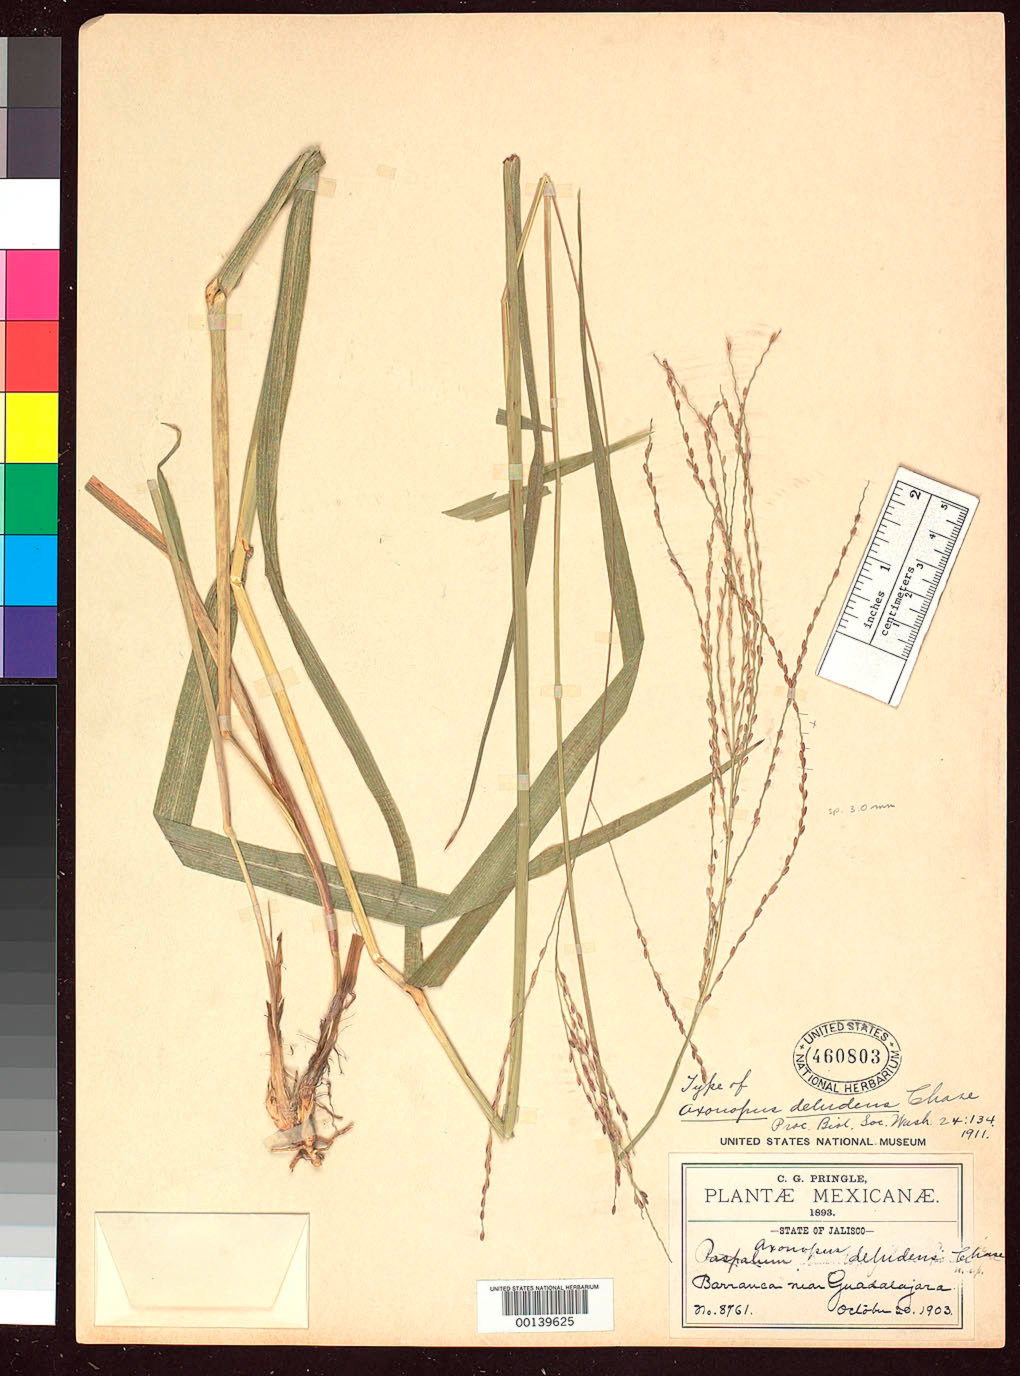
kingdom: Plantae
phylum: Tracheophyta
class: Liliopsida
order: Poales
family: Poaceae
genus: Axonopus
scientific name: Axonopus deludens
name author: Chase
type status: Holotype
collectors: C. G. Pringle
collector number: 8761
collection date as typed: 20 Oct 1903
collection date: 1903-10-20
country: Mexico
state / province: Jalisco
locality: Barranca near Guadalajara.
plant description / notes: Paspalum fournieranum Ricker [ex Schellenb. et al., 1914] cites the same collection but is a nom. nud.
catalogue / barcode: US 460803